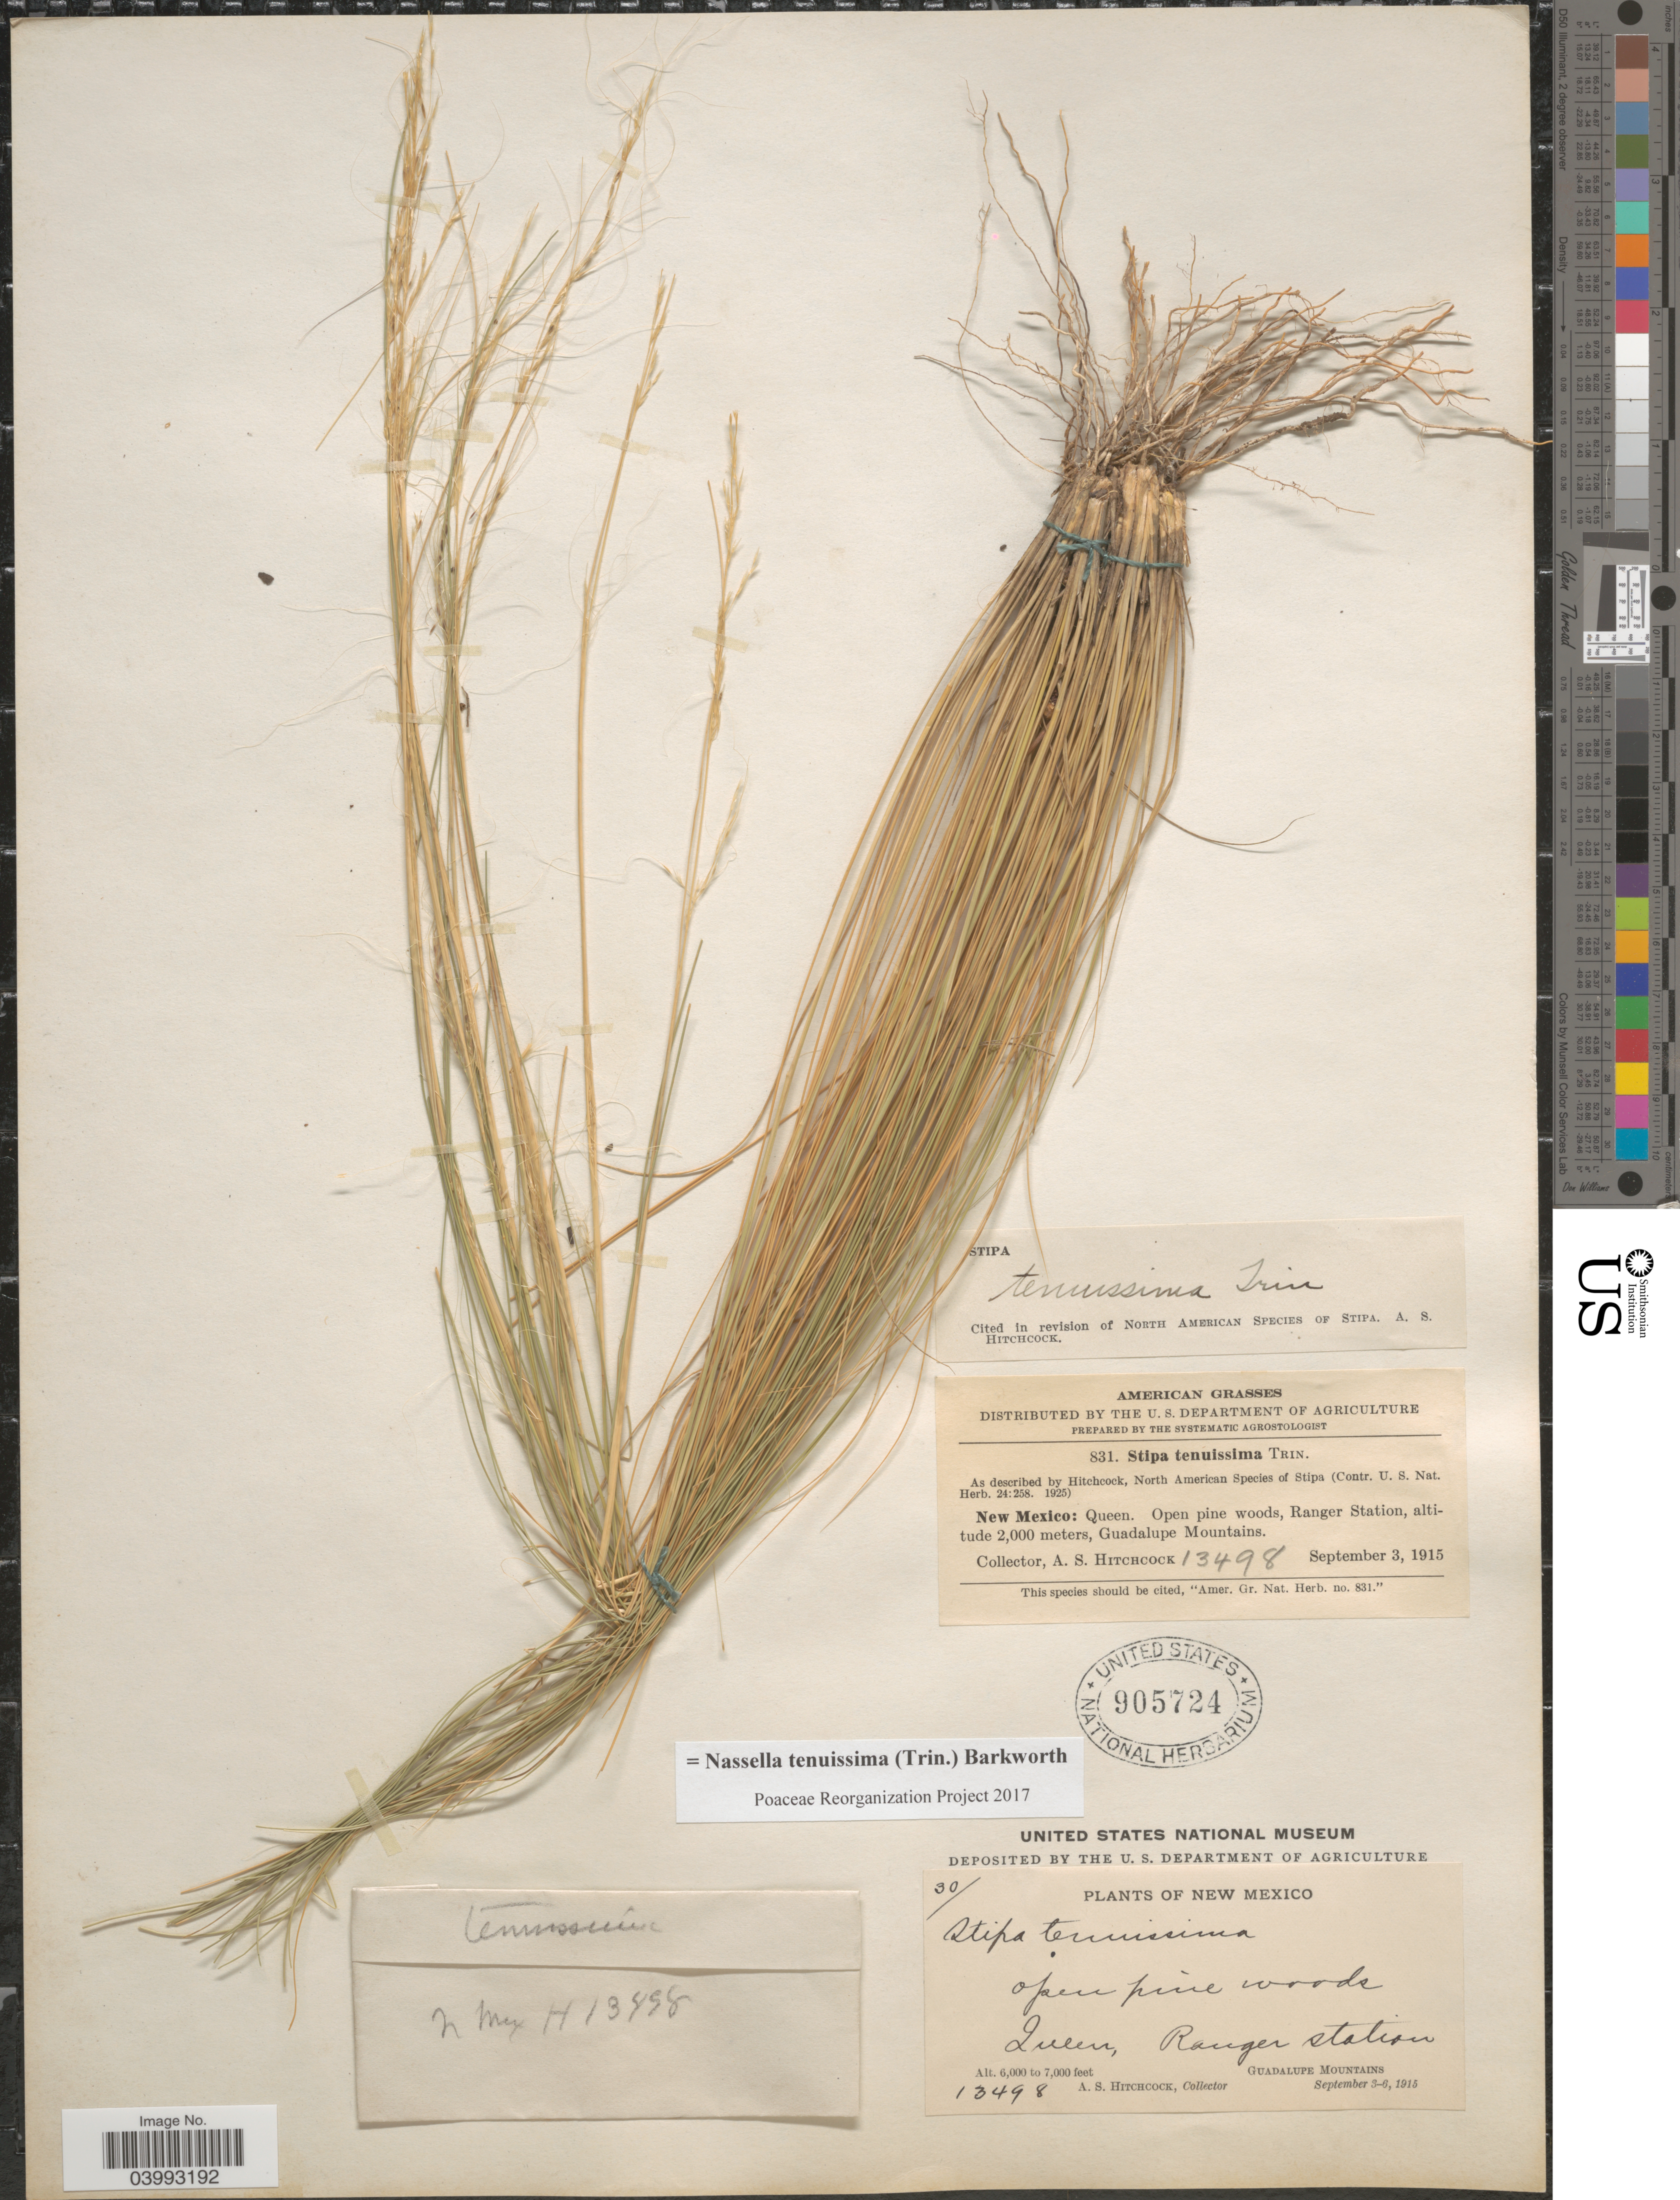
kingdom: Plantae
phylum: Tracheophyta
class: Liliopsida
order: Poales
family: Poaceae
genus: Nassella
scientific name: Nassella tenuissima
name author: (Trin.) Barkworth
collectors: A. S. Hitchcock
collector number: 13498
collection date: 1915-09-03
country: United States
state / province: New Mexico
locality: Queen. Open pine woods, Ranger Station, Guadalupe Mountains.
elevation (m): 2000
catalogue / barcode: US 905724